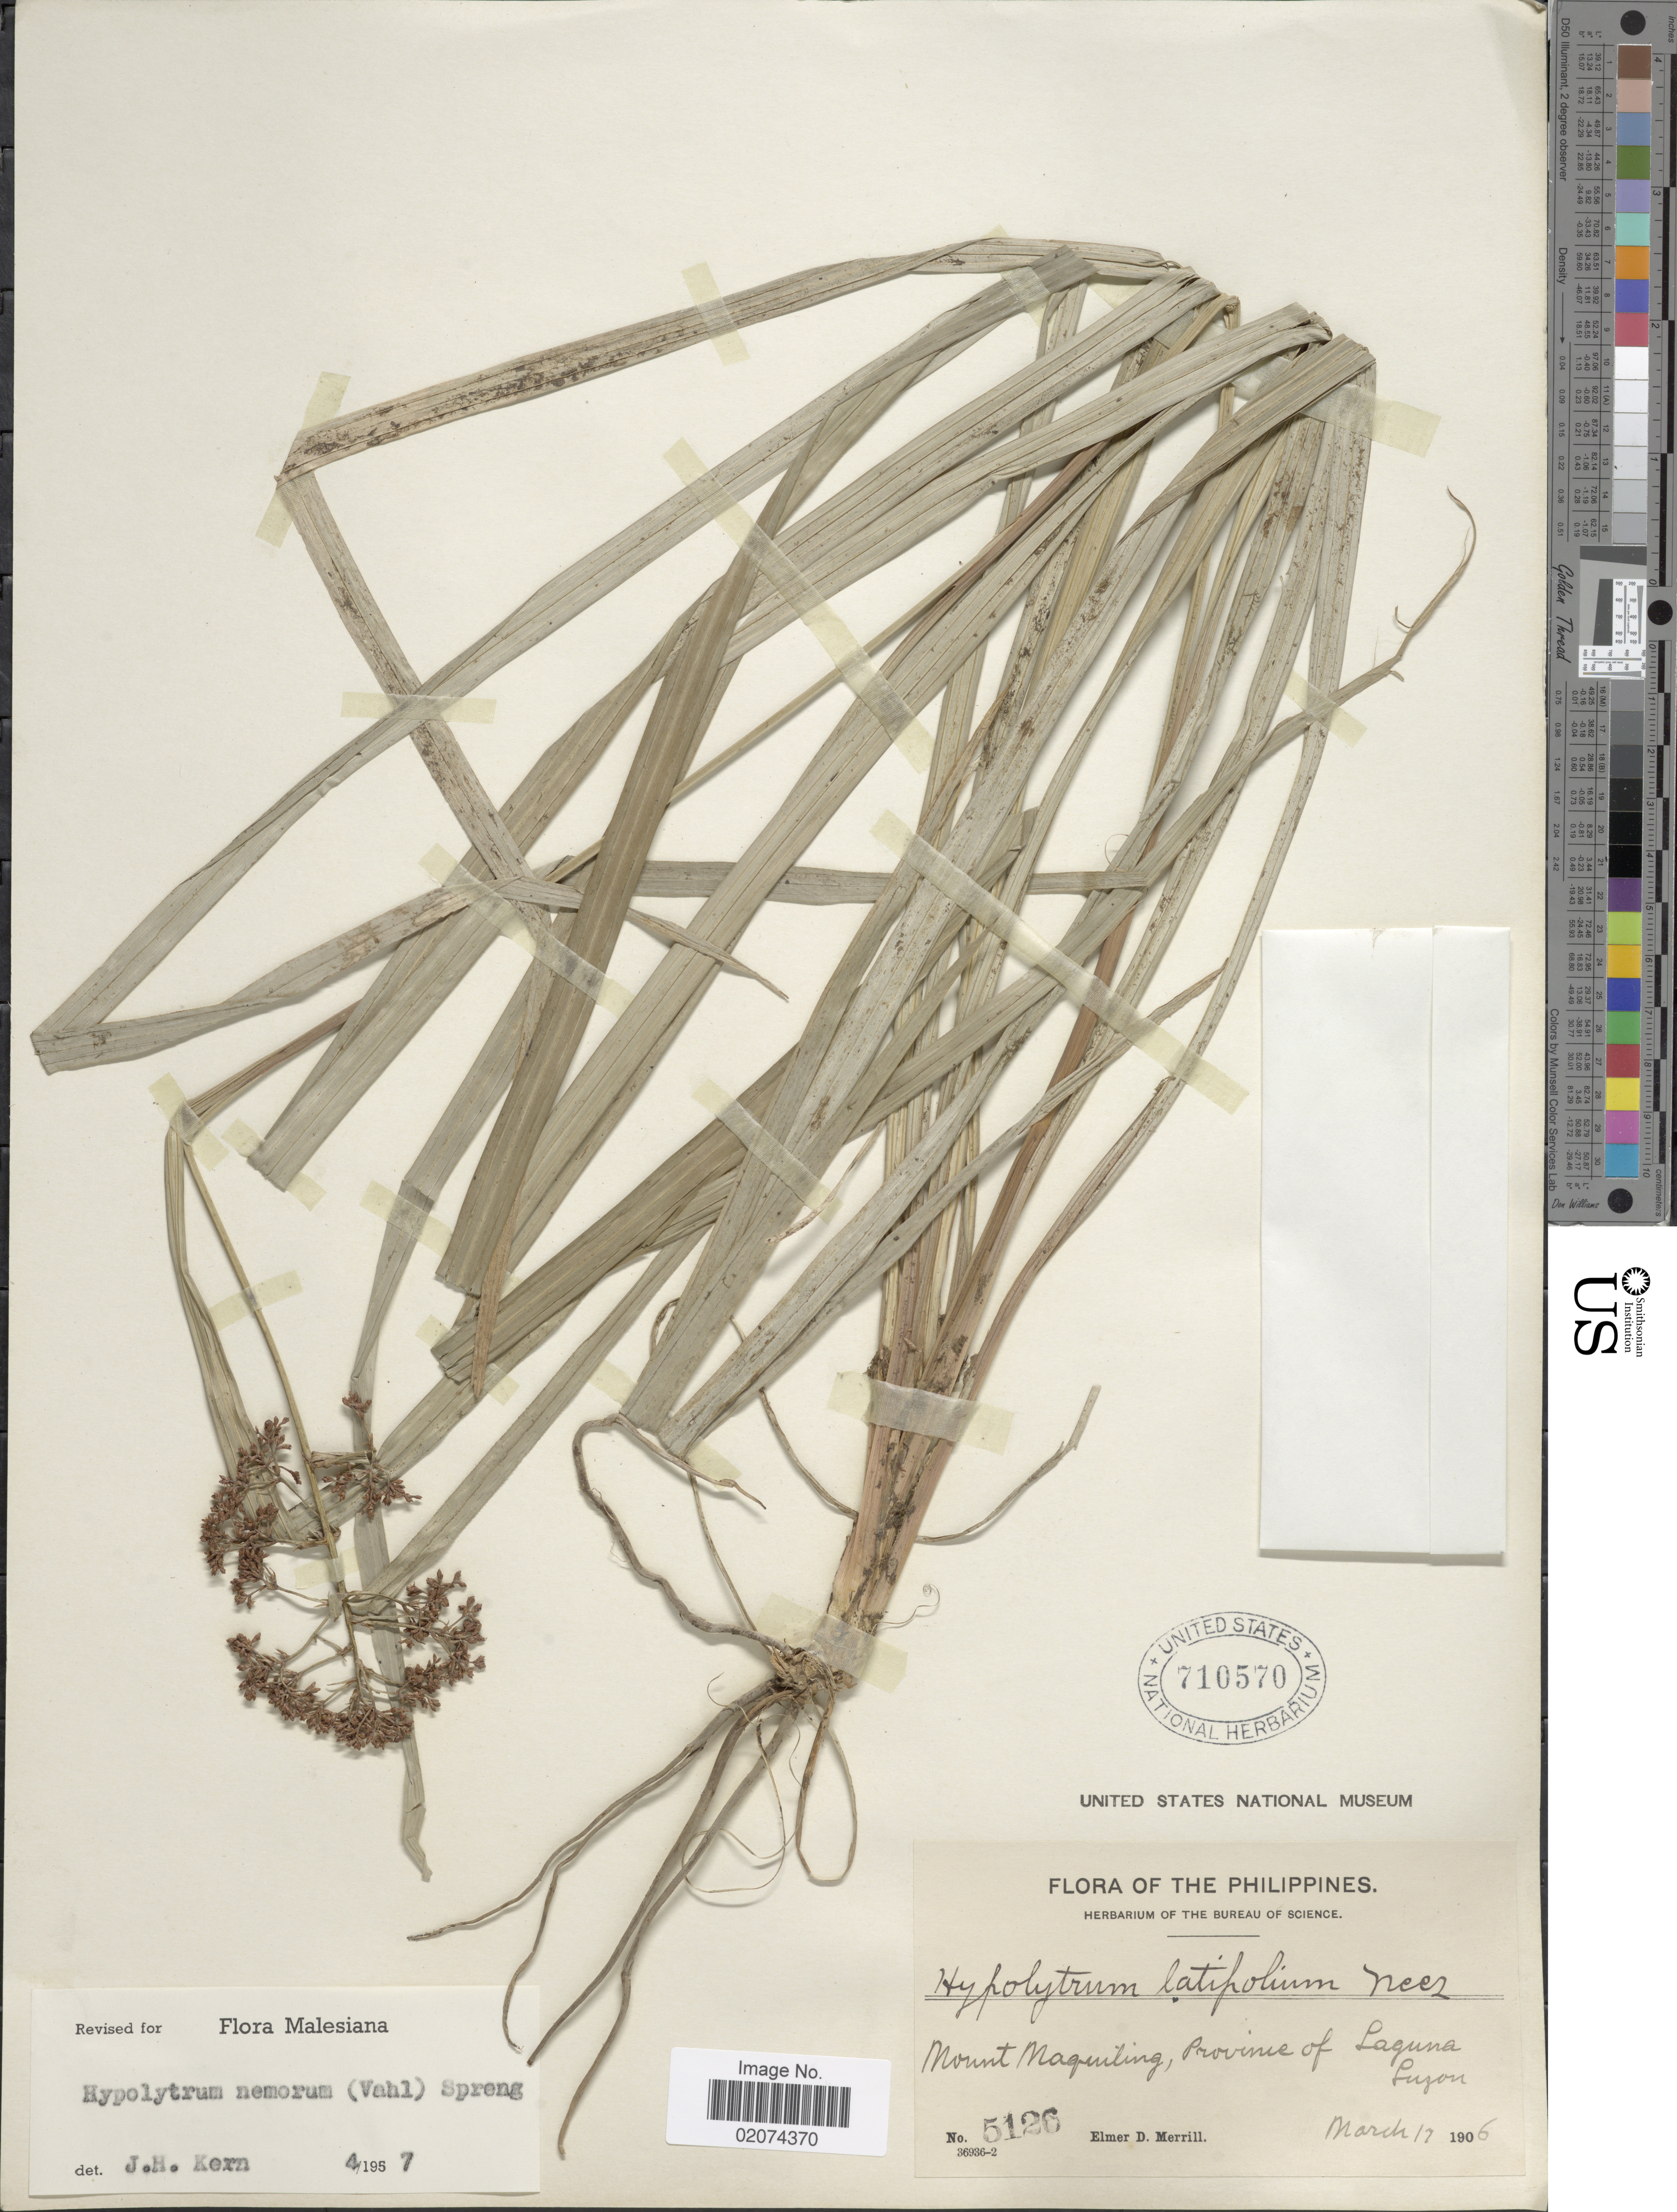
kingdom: Plantae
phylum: Tracheophyta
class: Liliopsida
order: Poales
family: Cyperaceae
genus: Hypolytrum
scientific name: Hypolytrum nemorum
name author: (Vahl) Spreng.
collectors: E. D. Merrill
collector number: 5126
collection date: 1906-03-17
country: Philippines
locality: Mount Maquiling, Province of Laguna, Luzon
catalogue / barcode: US 710570